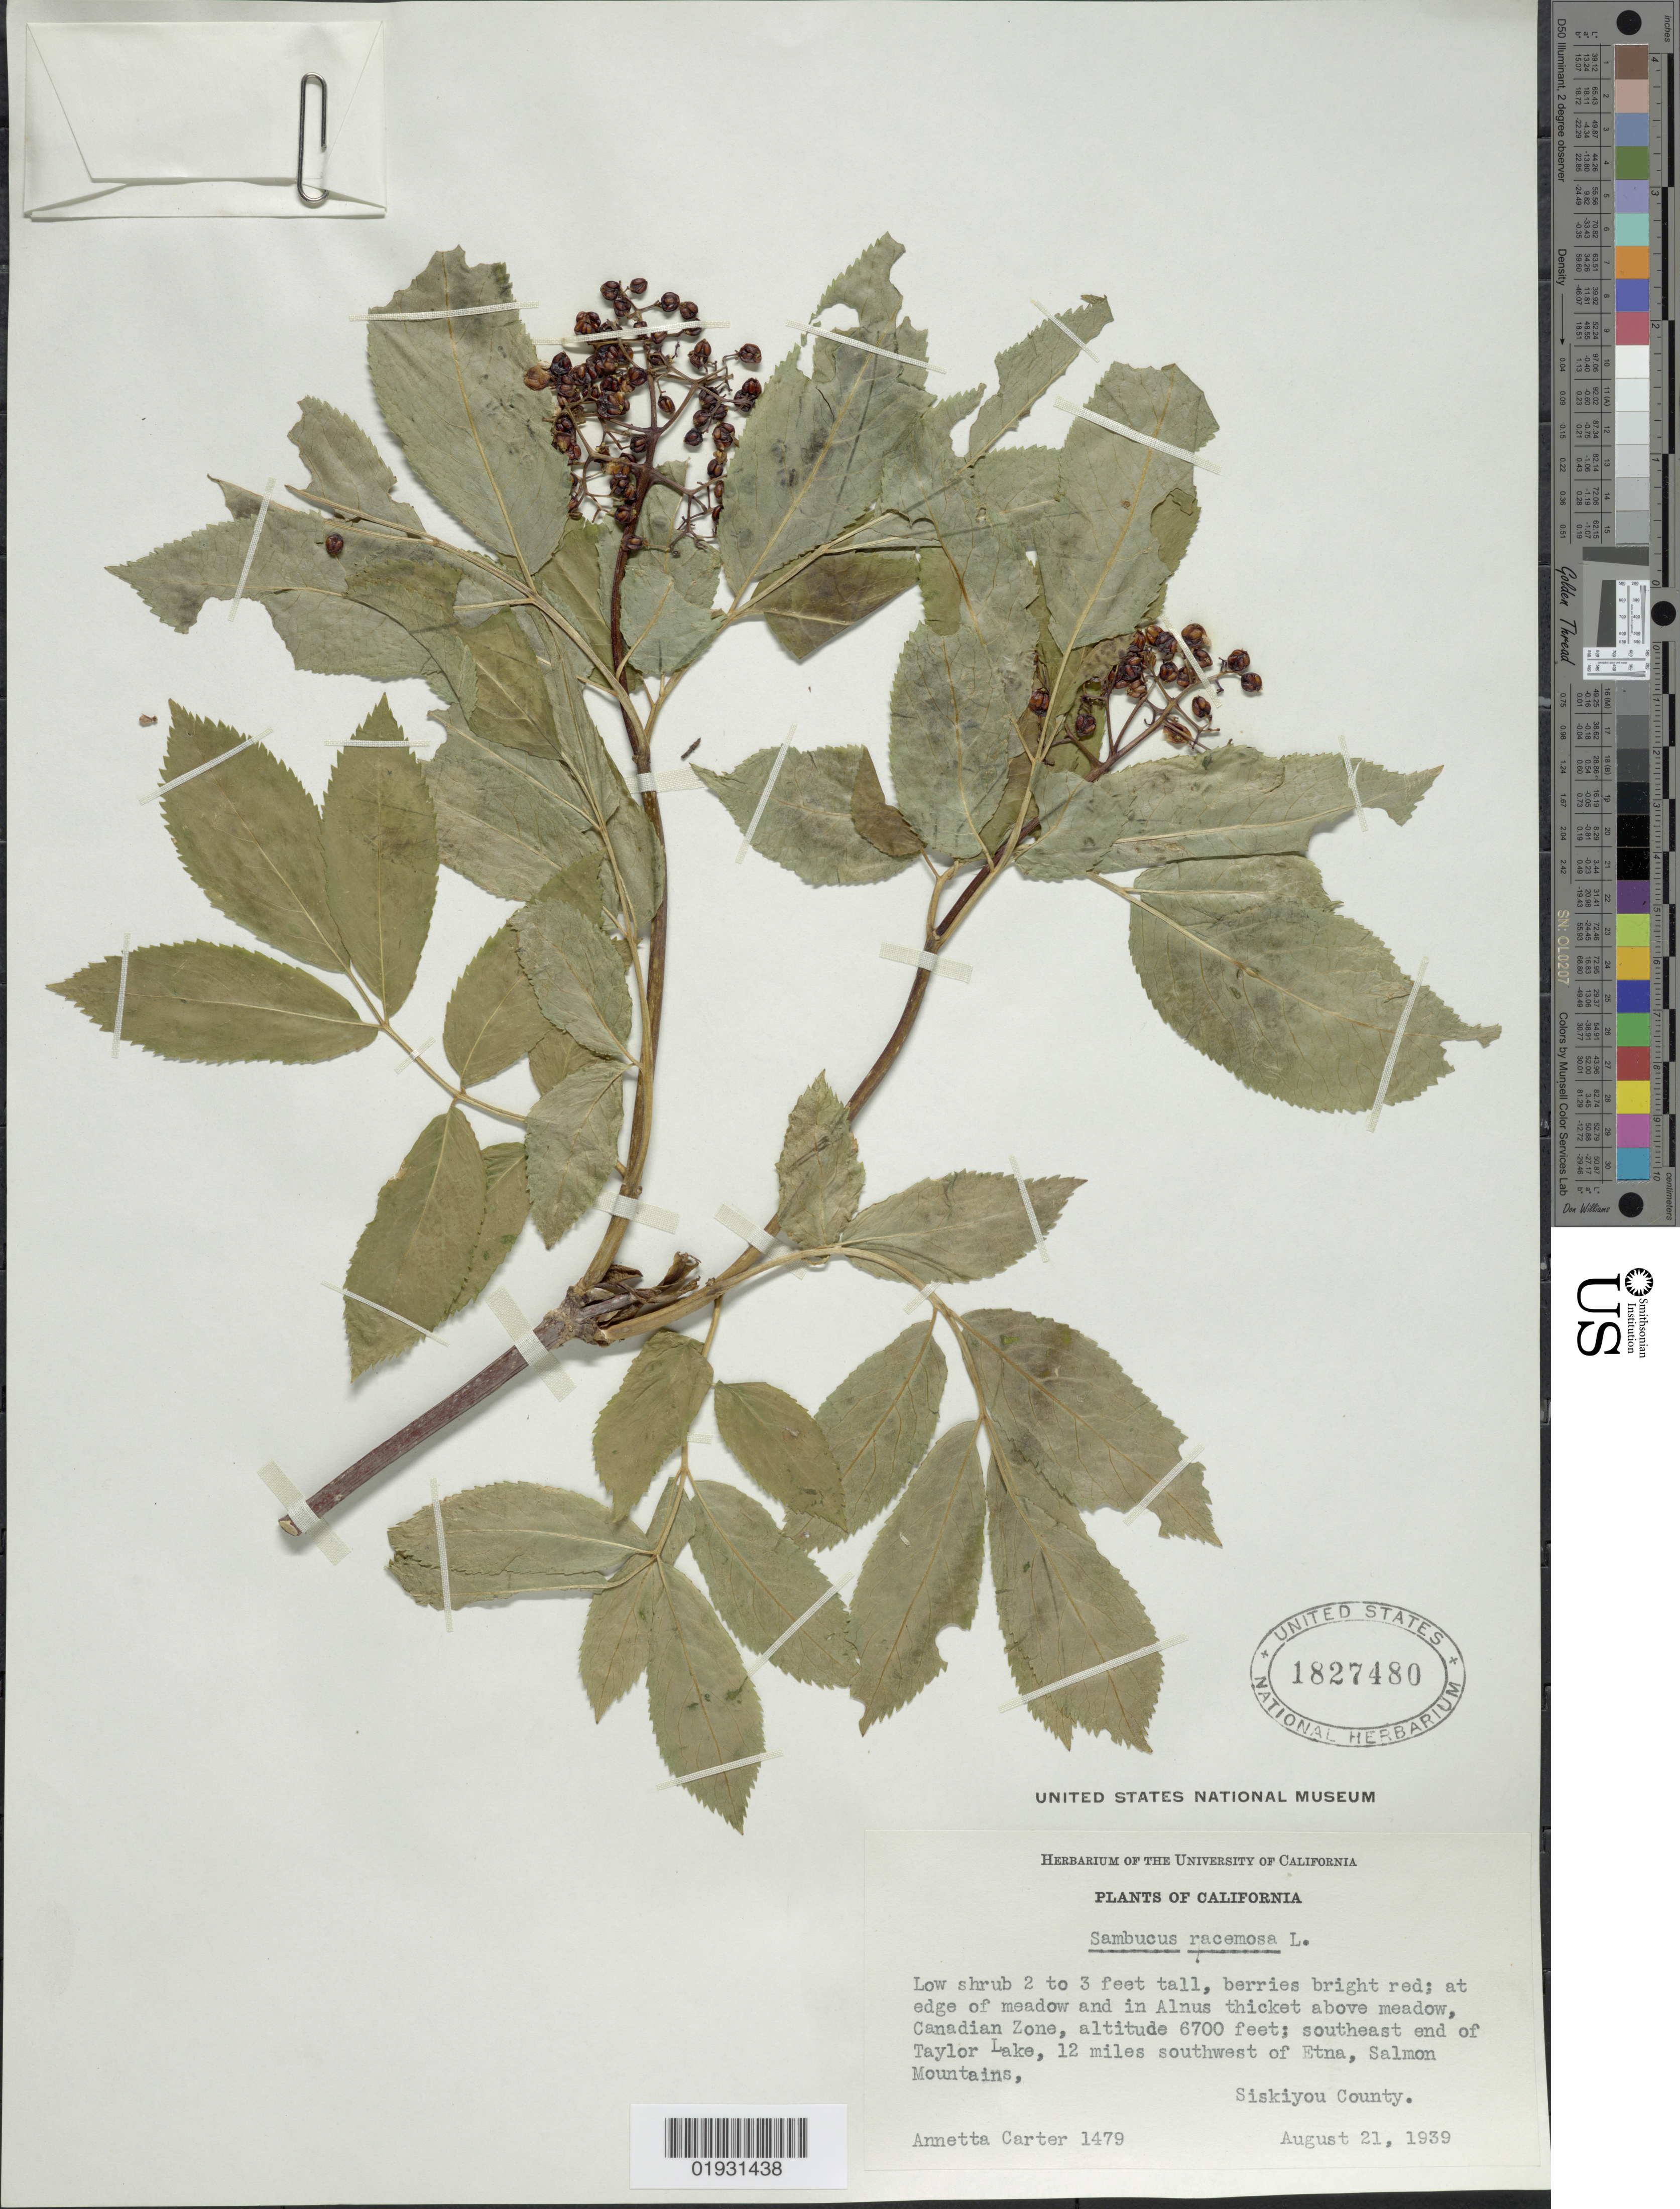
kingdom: Plantae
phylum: Tracheophyta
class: Magnoliopsida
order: Dipsacales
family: Viburnaceae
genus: Sambucus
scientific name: Sambucus racemosa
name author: L.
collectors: A. Carter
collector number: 1479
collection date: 1939-08-21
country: United States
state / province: California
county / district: Siskiyou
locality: Canadian Zone, southeast end of Taylor Lake, 12 miles southwest of Etna, Salmon Mountains. Siskiyou County.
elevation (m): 2042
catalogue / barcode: US 1827480